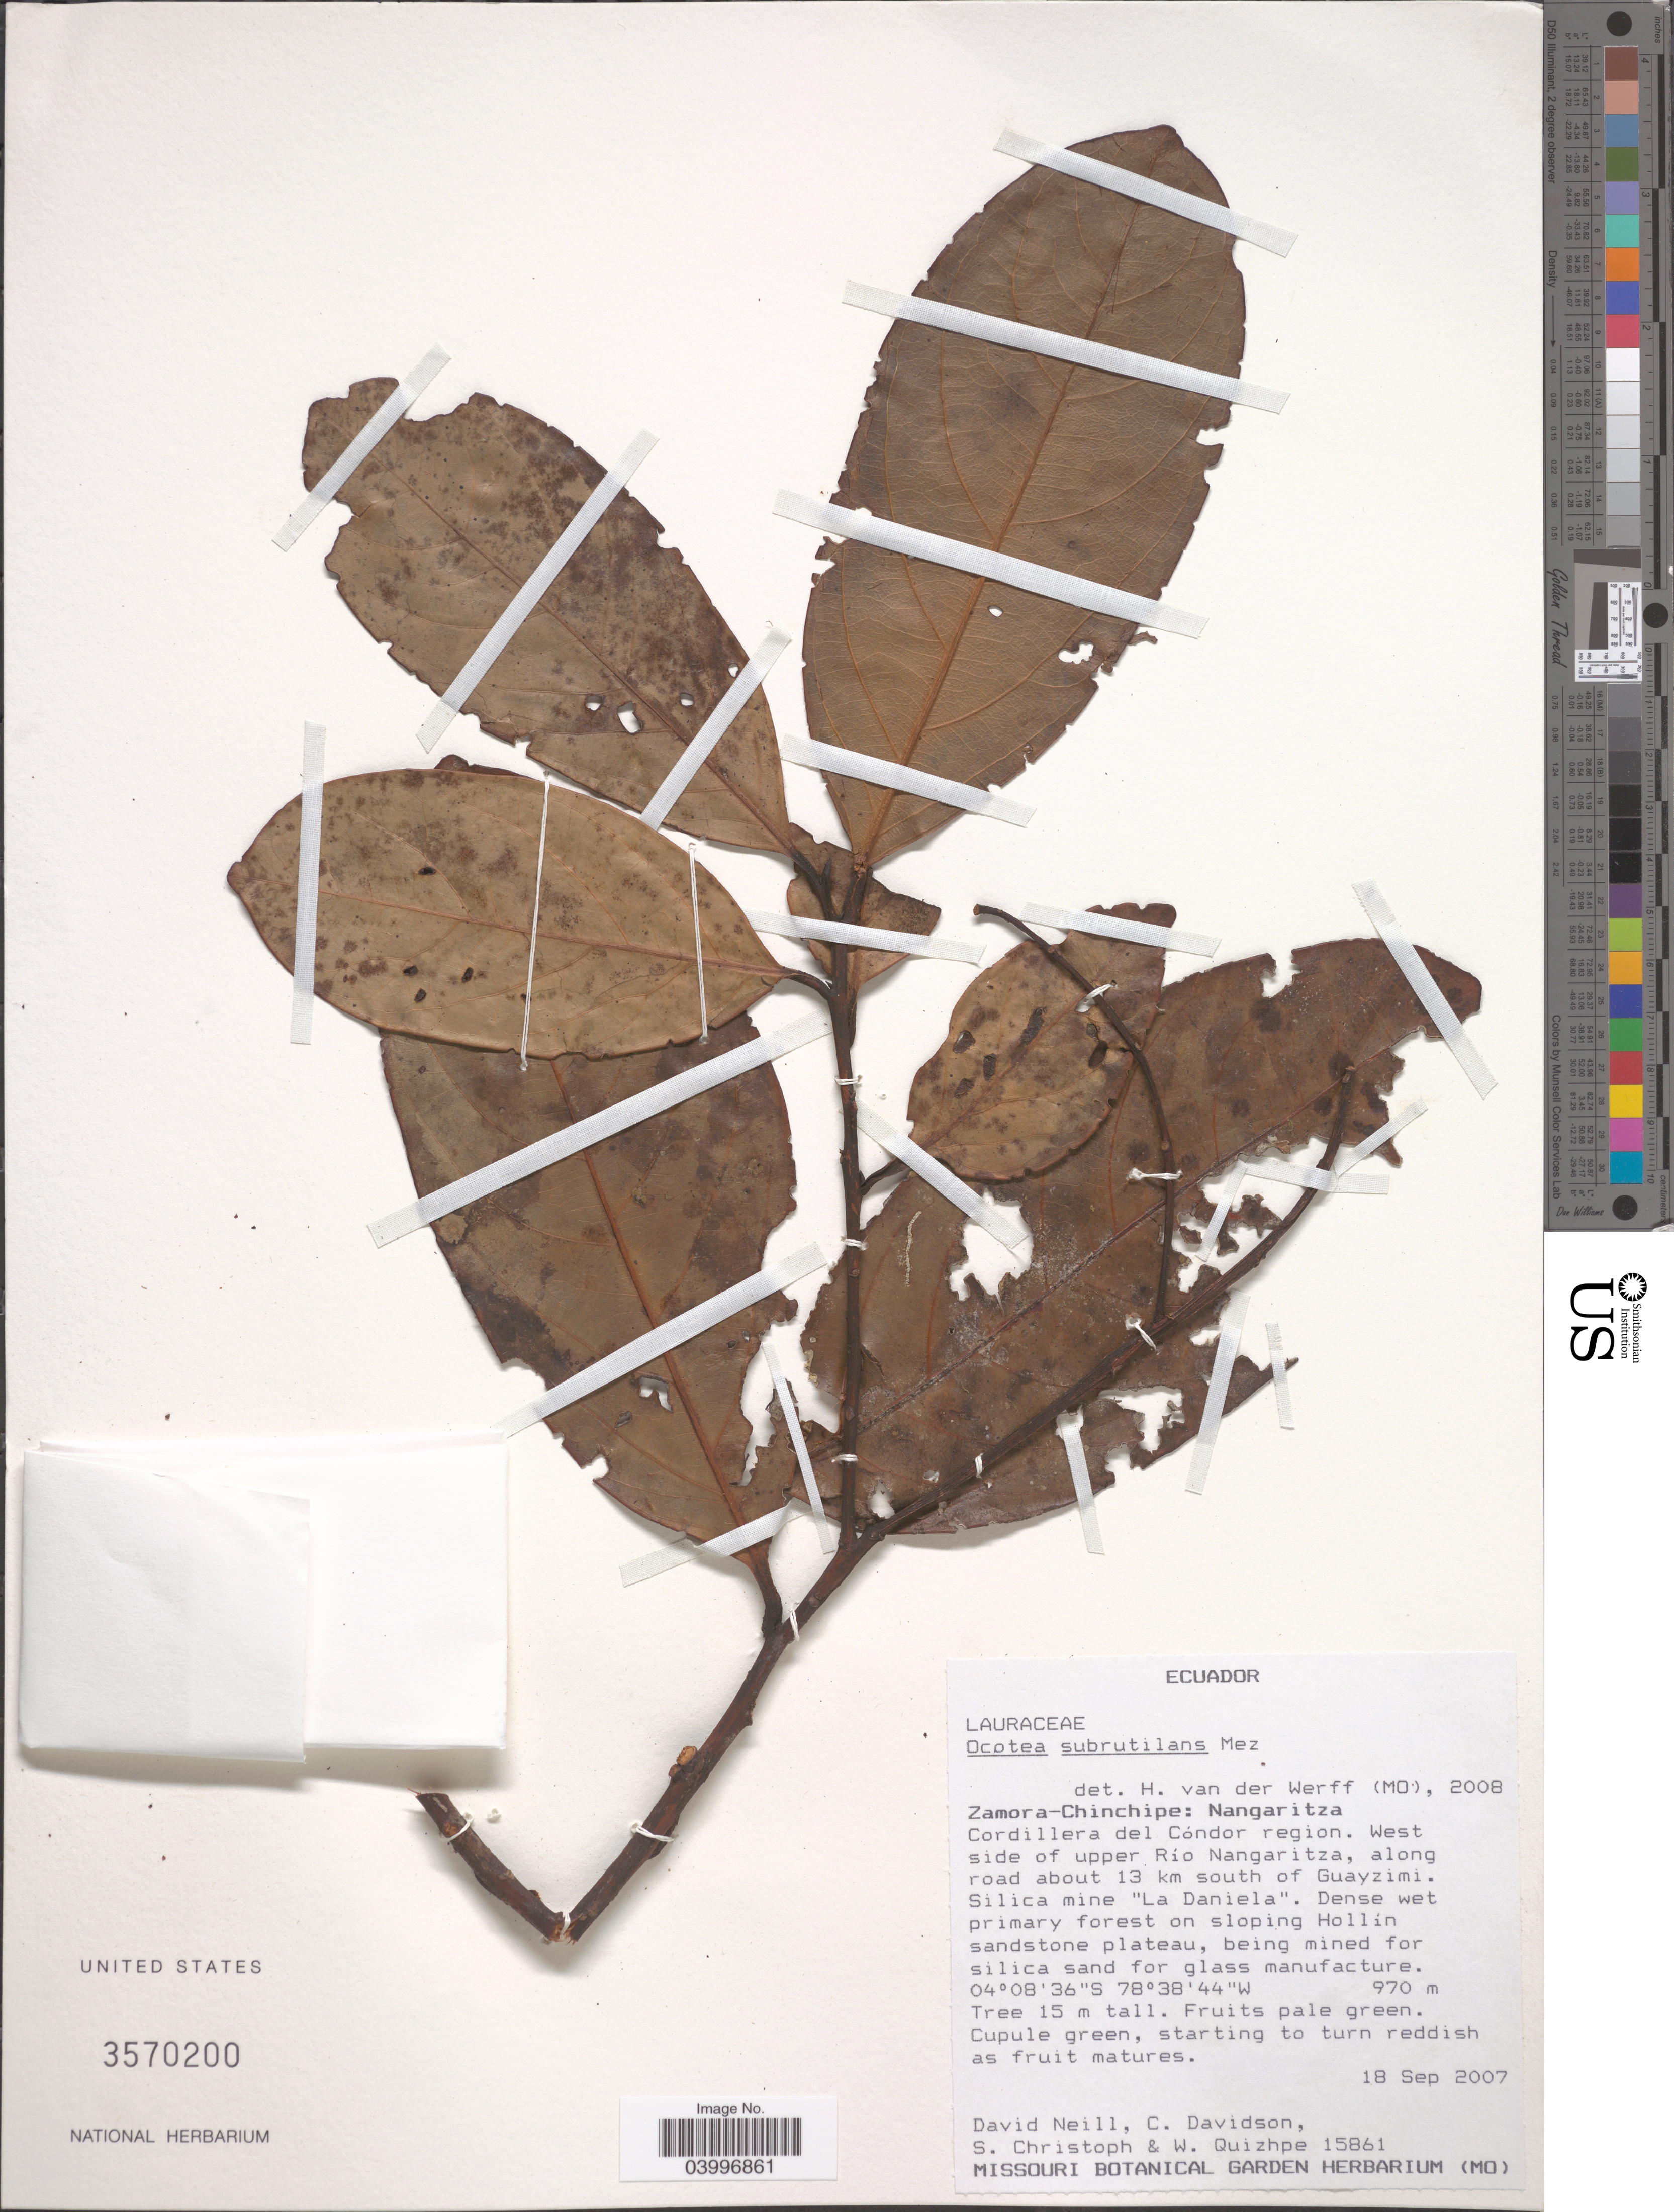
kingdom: Plantae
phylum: Tracheophyta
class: Magnoliopsida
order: Laurales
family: Lauraceae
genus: Ocotea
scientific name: Ocotea subrutilans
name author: (Nees) Mez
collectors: D. Neill, C. Davidson, S. Christoph & W. Quizhpe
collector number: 15861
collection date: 2007-09-18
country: Ecuador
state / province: Zamora-Chinchipe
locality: Nangaritza. Cordillera del Cóndor region. West side of upper Río Nangaritza, along road about 13 km south of Guayzimi. Silica mine "La Daniela".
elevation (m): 970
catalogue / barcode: US 3570200